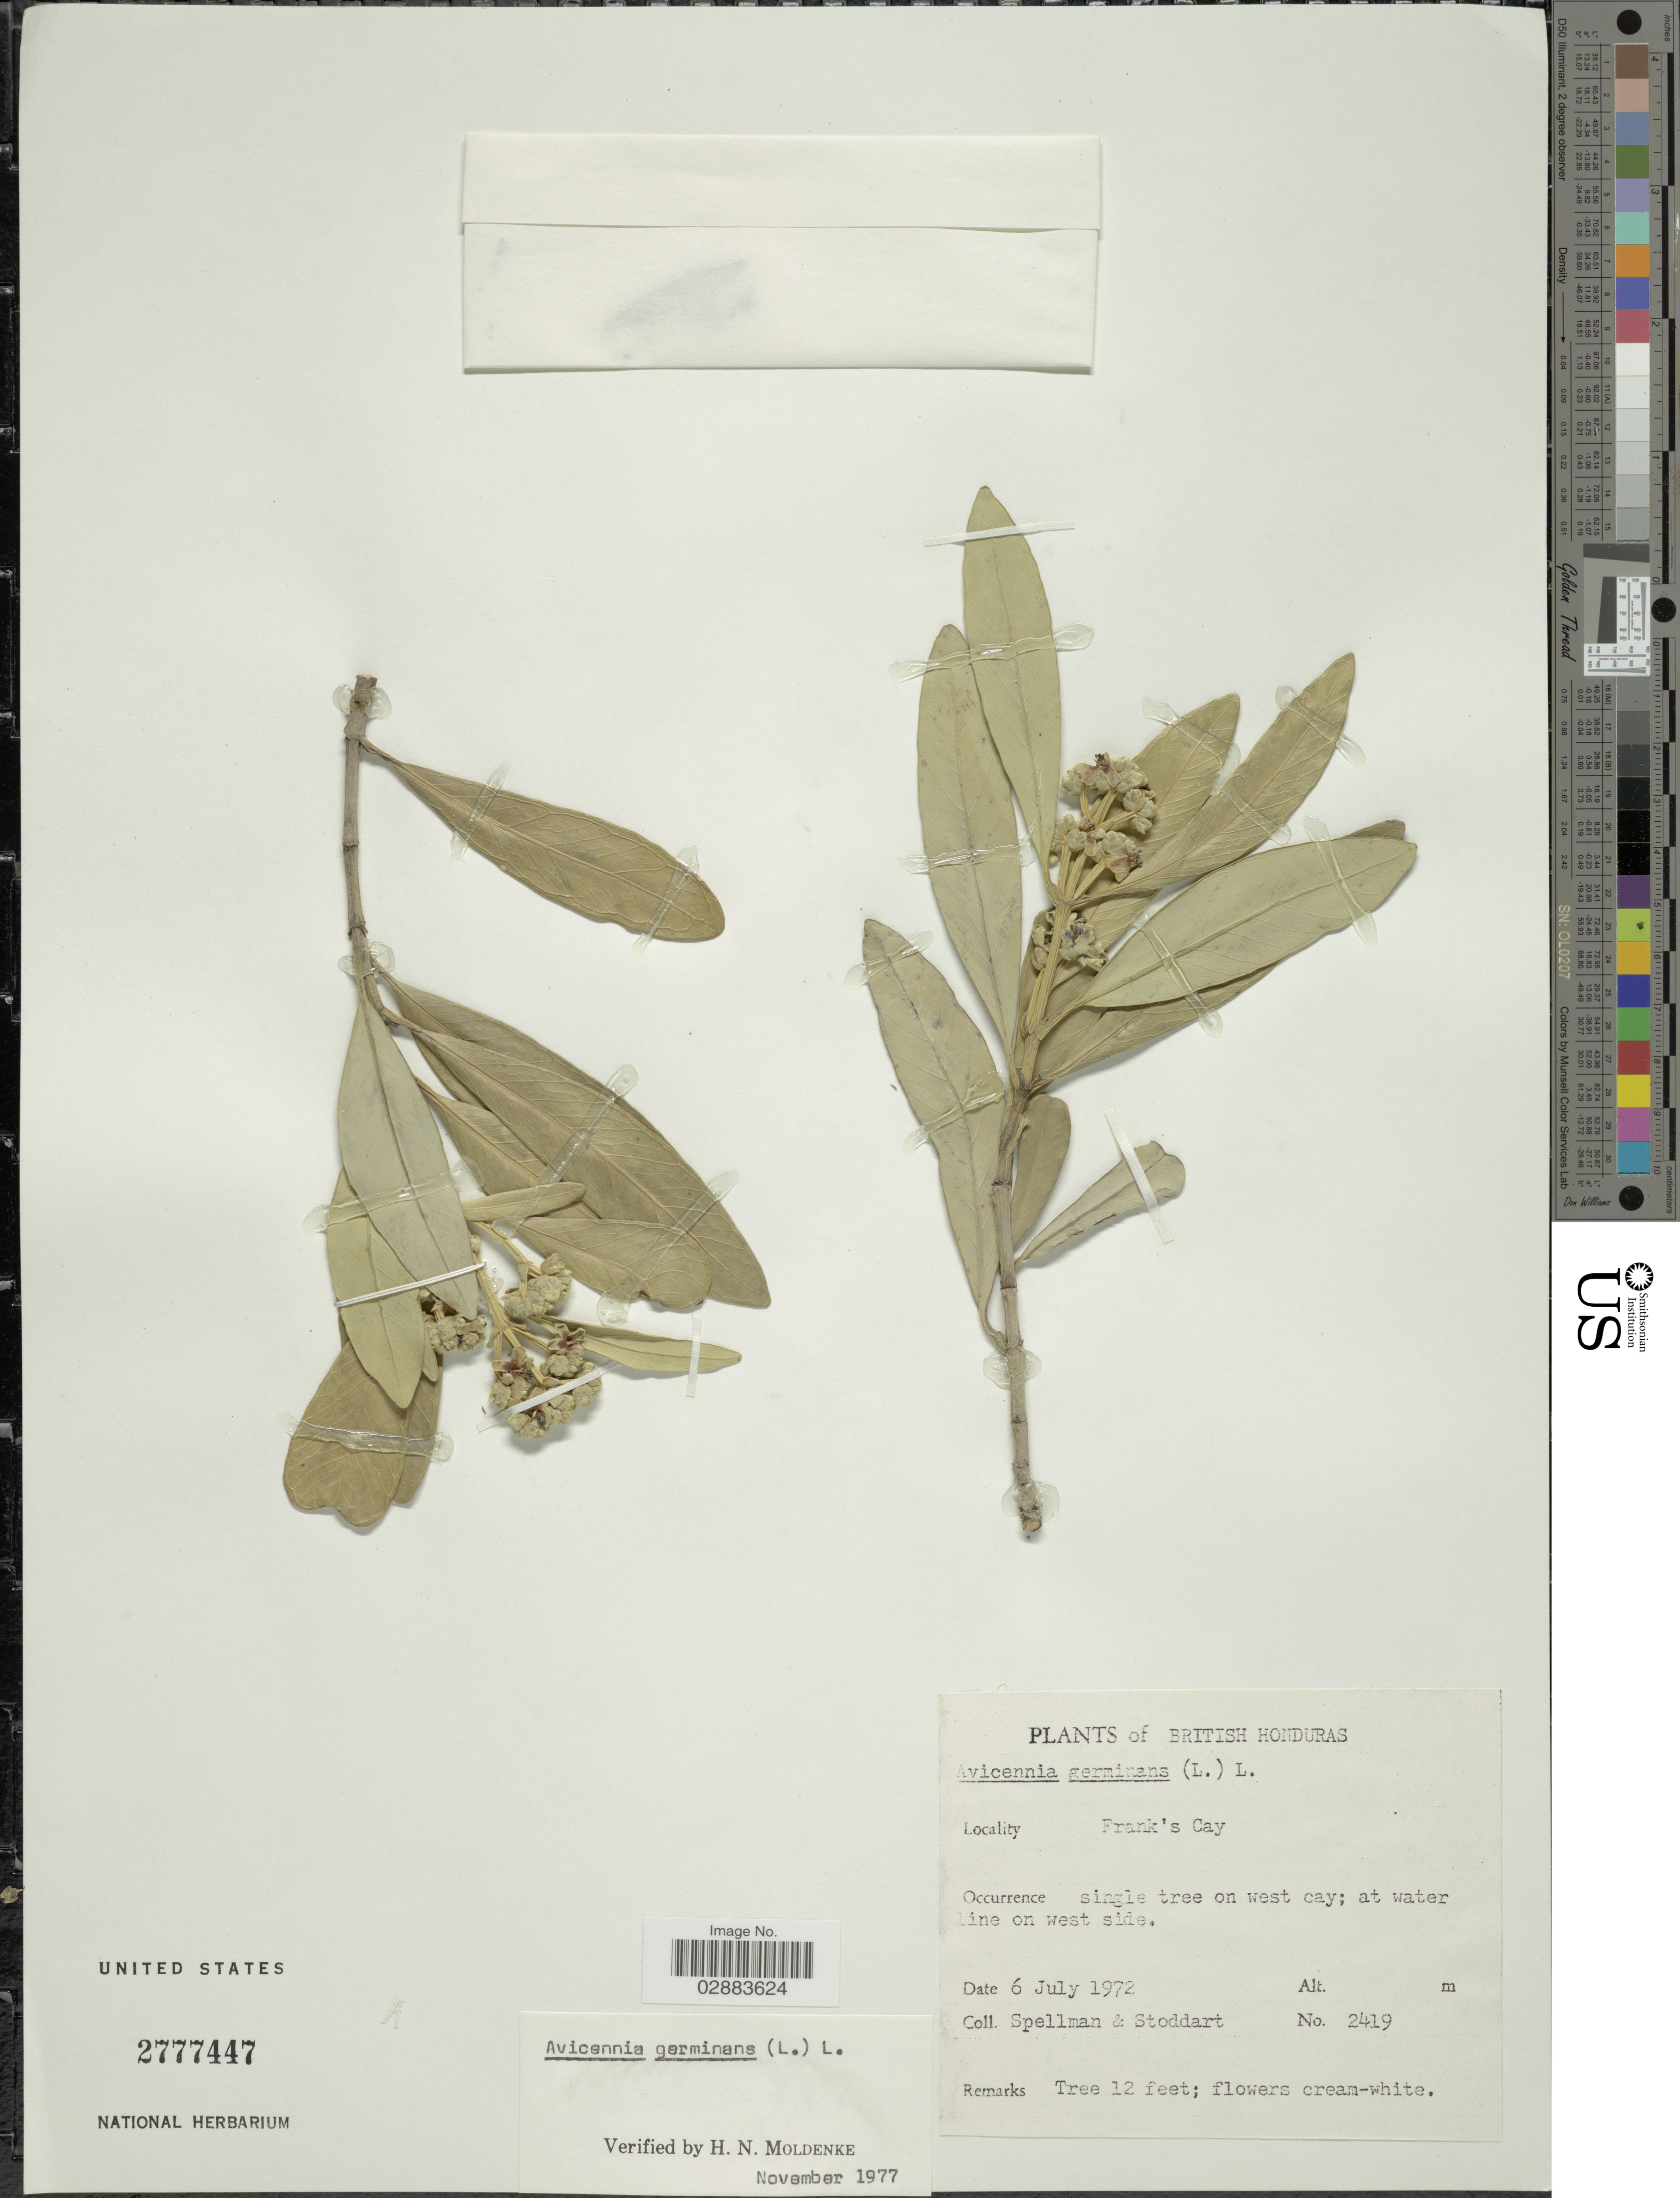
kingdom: Plantae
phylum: Tracheophyta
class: Magnoliopsida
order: Lamiales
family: Acanthaceae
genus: Avicennia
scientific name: Avicennia germinans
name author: (L.) L.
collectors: Spellman, -- & -. Stoddart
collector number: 2419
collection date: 1972-07-06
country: Belize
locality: British Honduras. Frank's Cay. Water line on west side.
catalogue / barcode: US 2777447